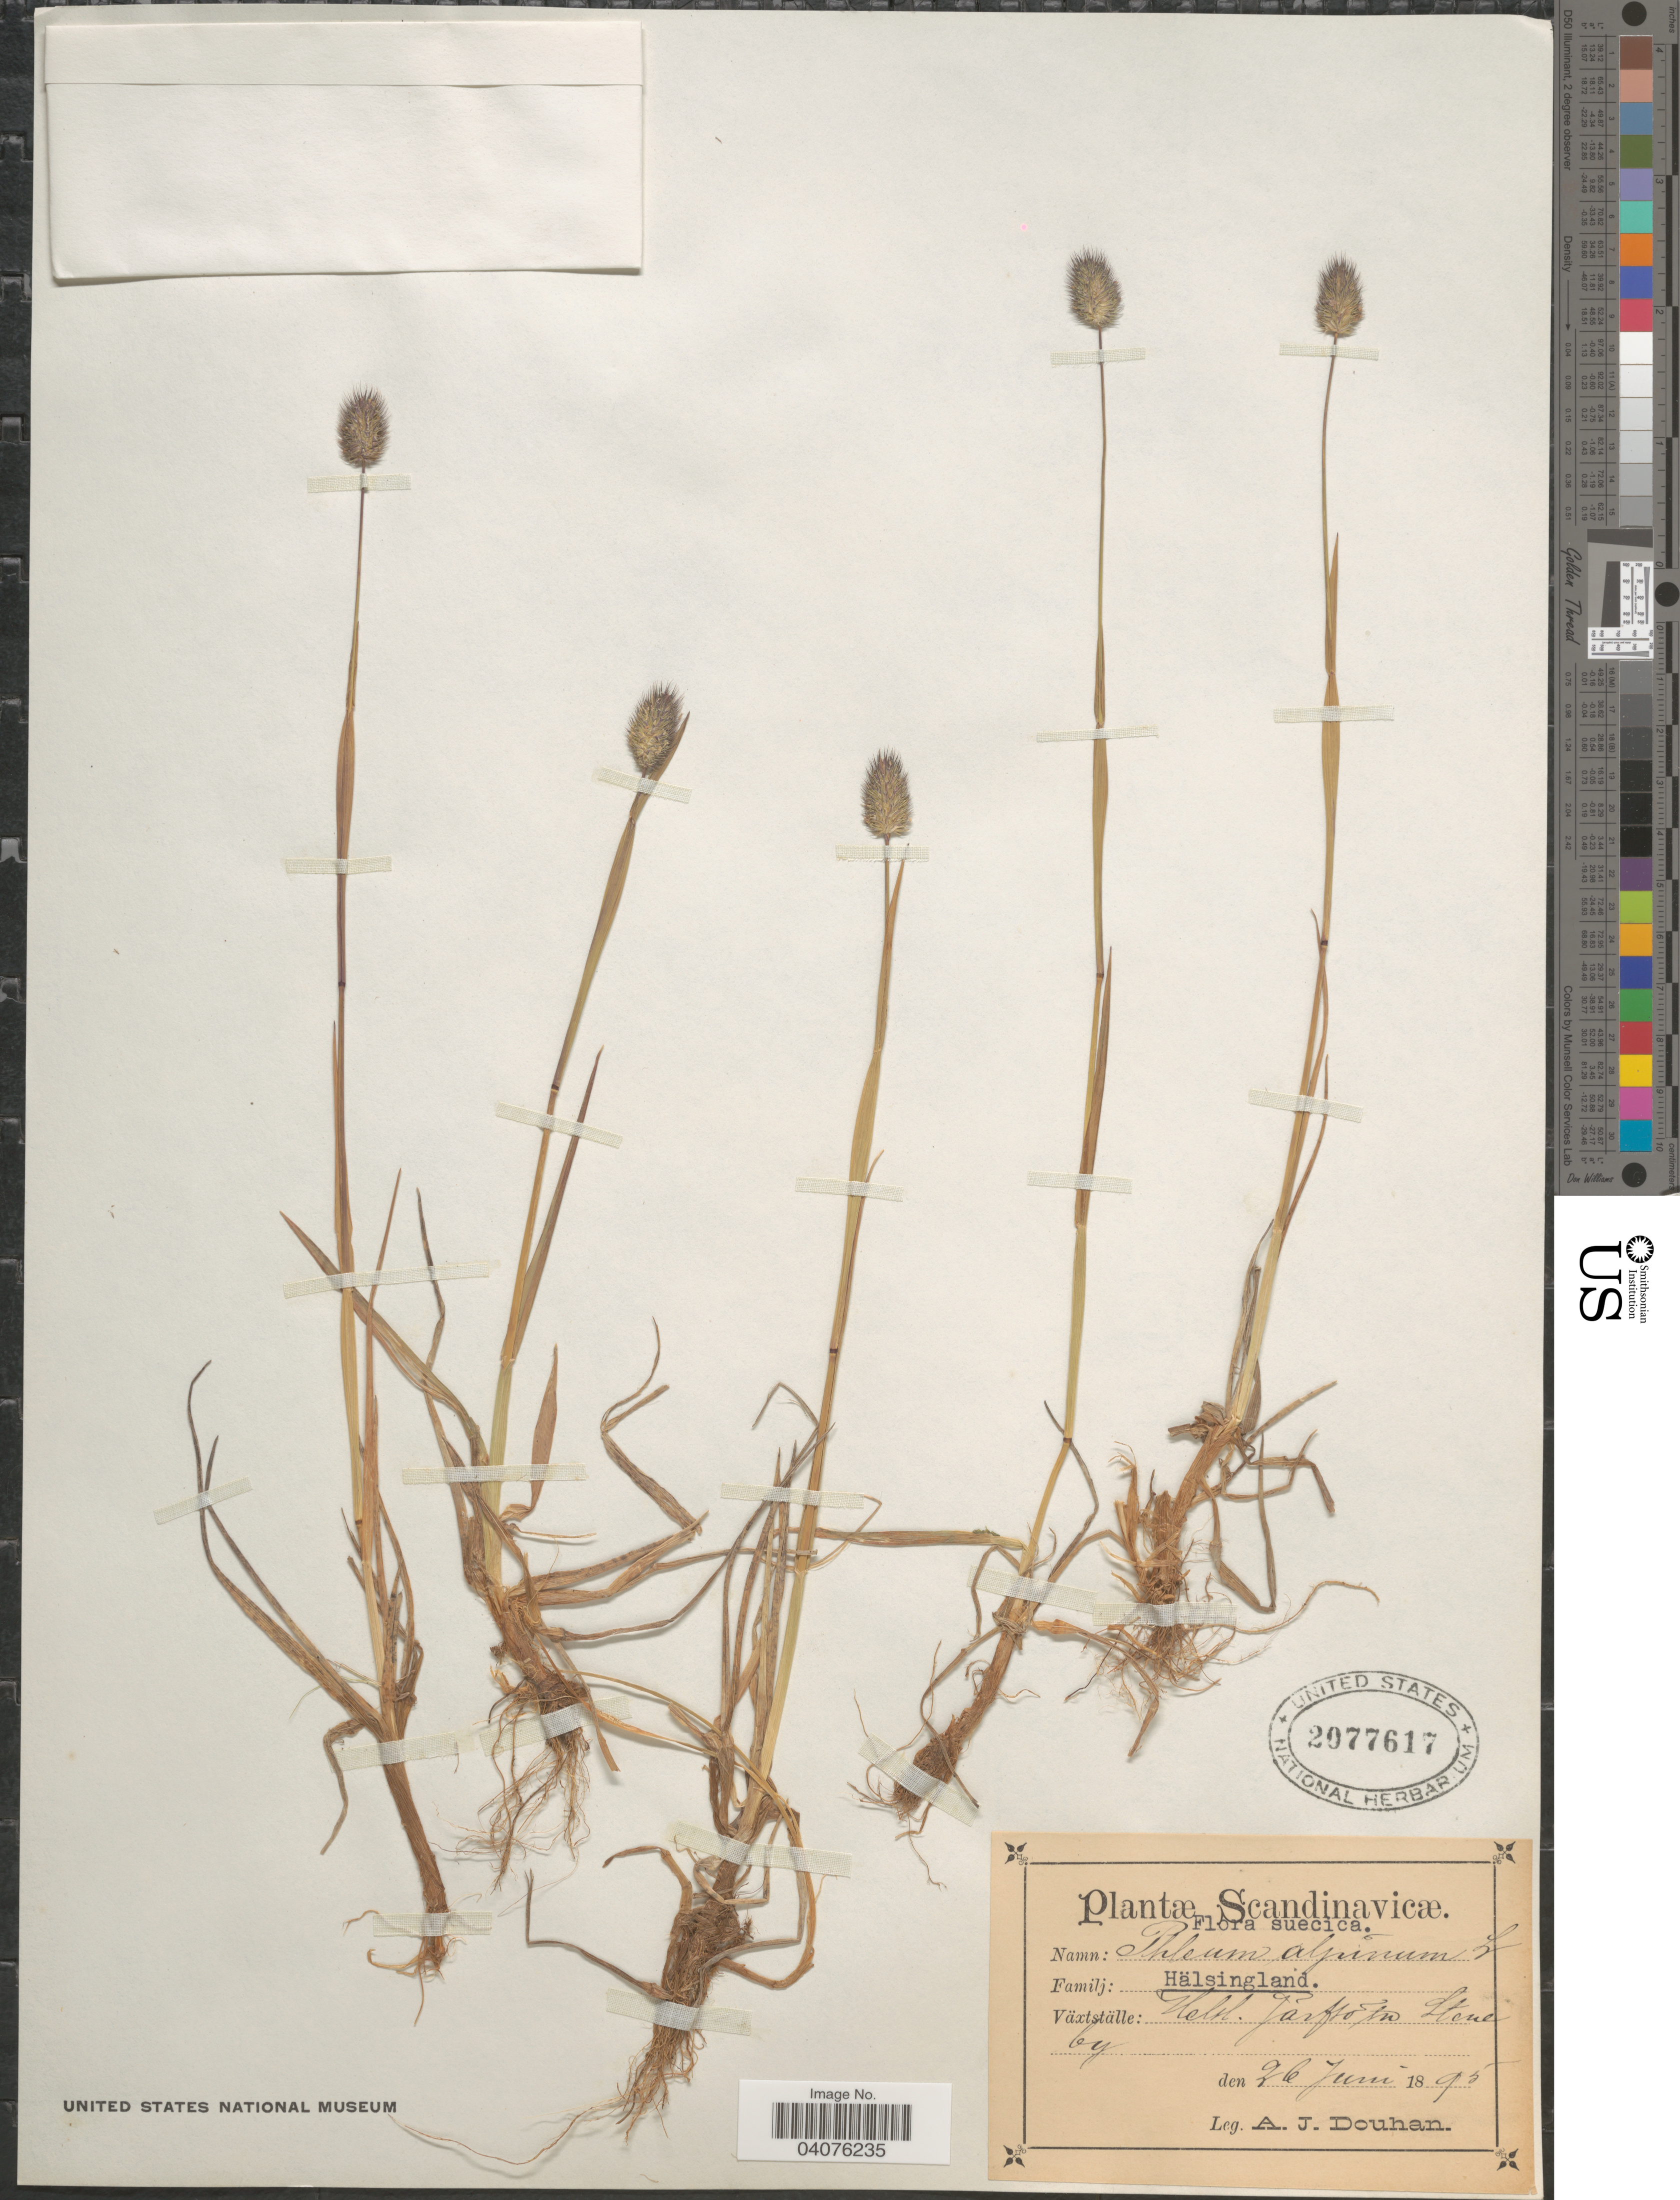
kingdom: Plantae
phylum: Tracheophyta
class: Liliopsida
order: Poales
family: Poaceae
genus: Phleum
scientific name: Phleum alpinum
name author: L.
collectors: A. Douhan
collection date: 1895-06-26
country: Sweden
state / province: Gavleborg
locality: Scandinavicæ. Suecicae. Hälsingland. Helhl. Jarsjon Stene by.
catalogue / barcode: US 2077617